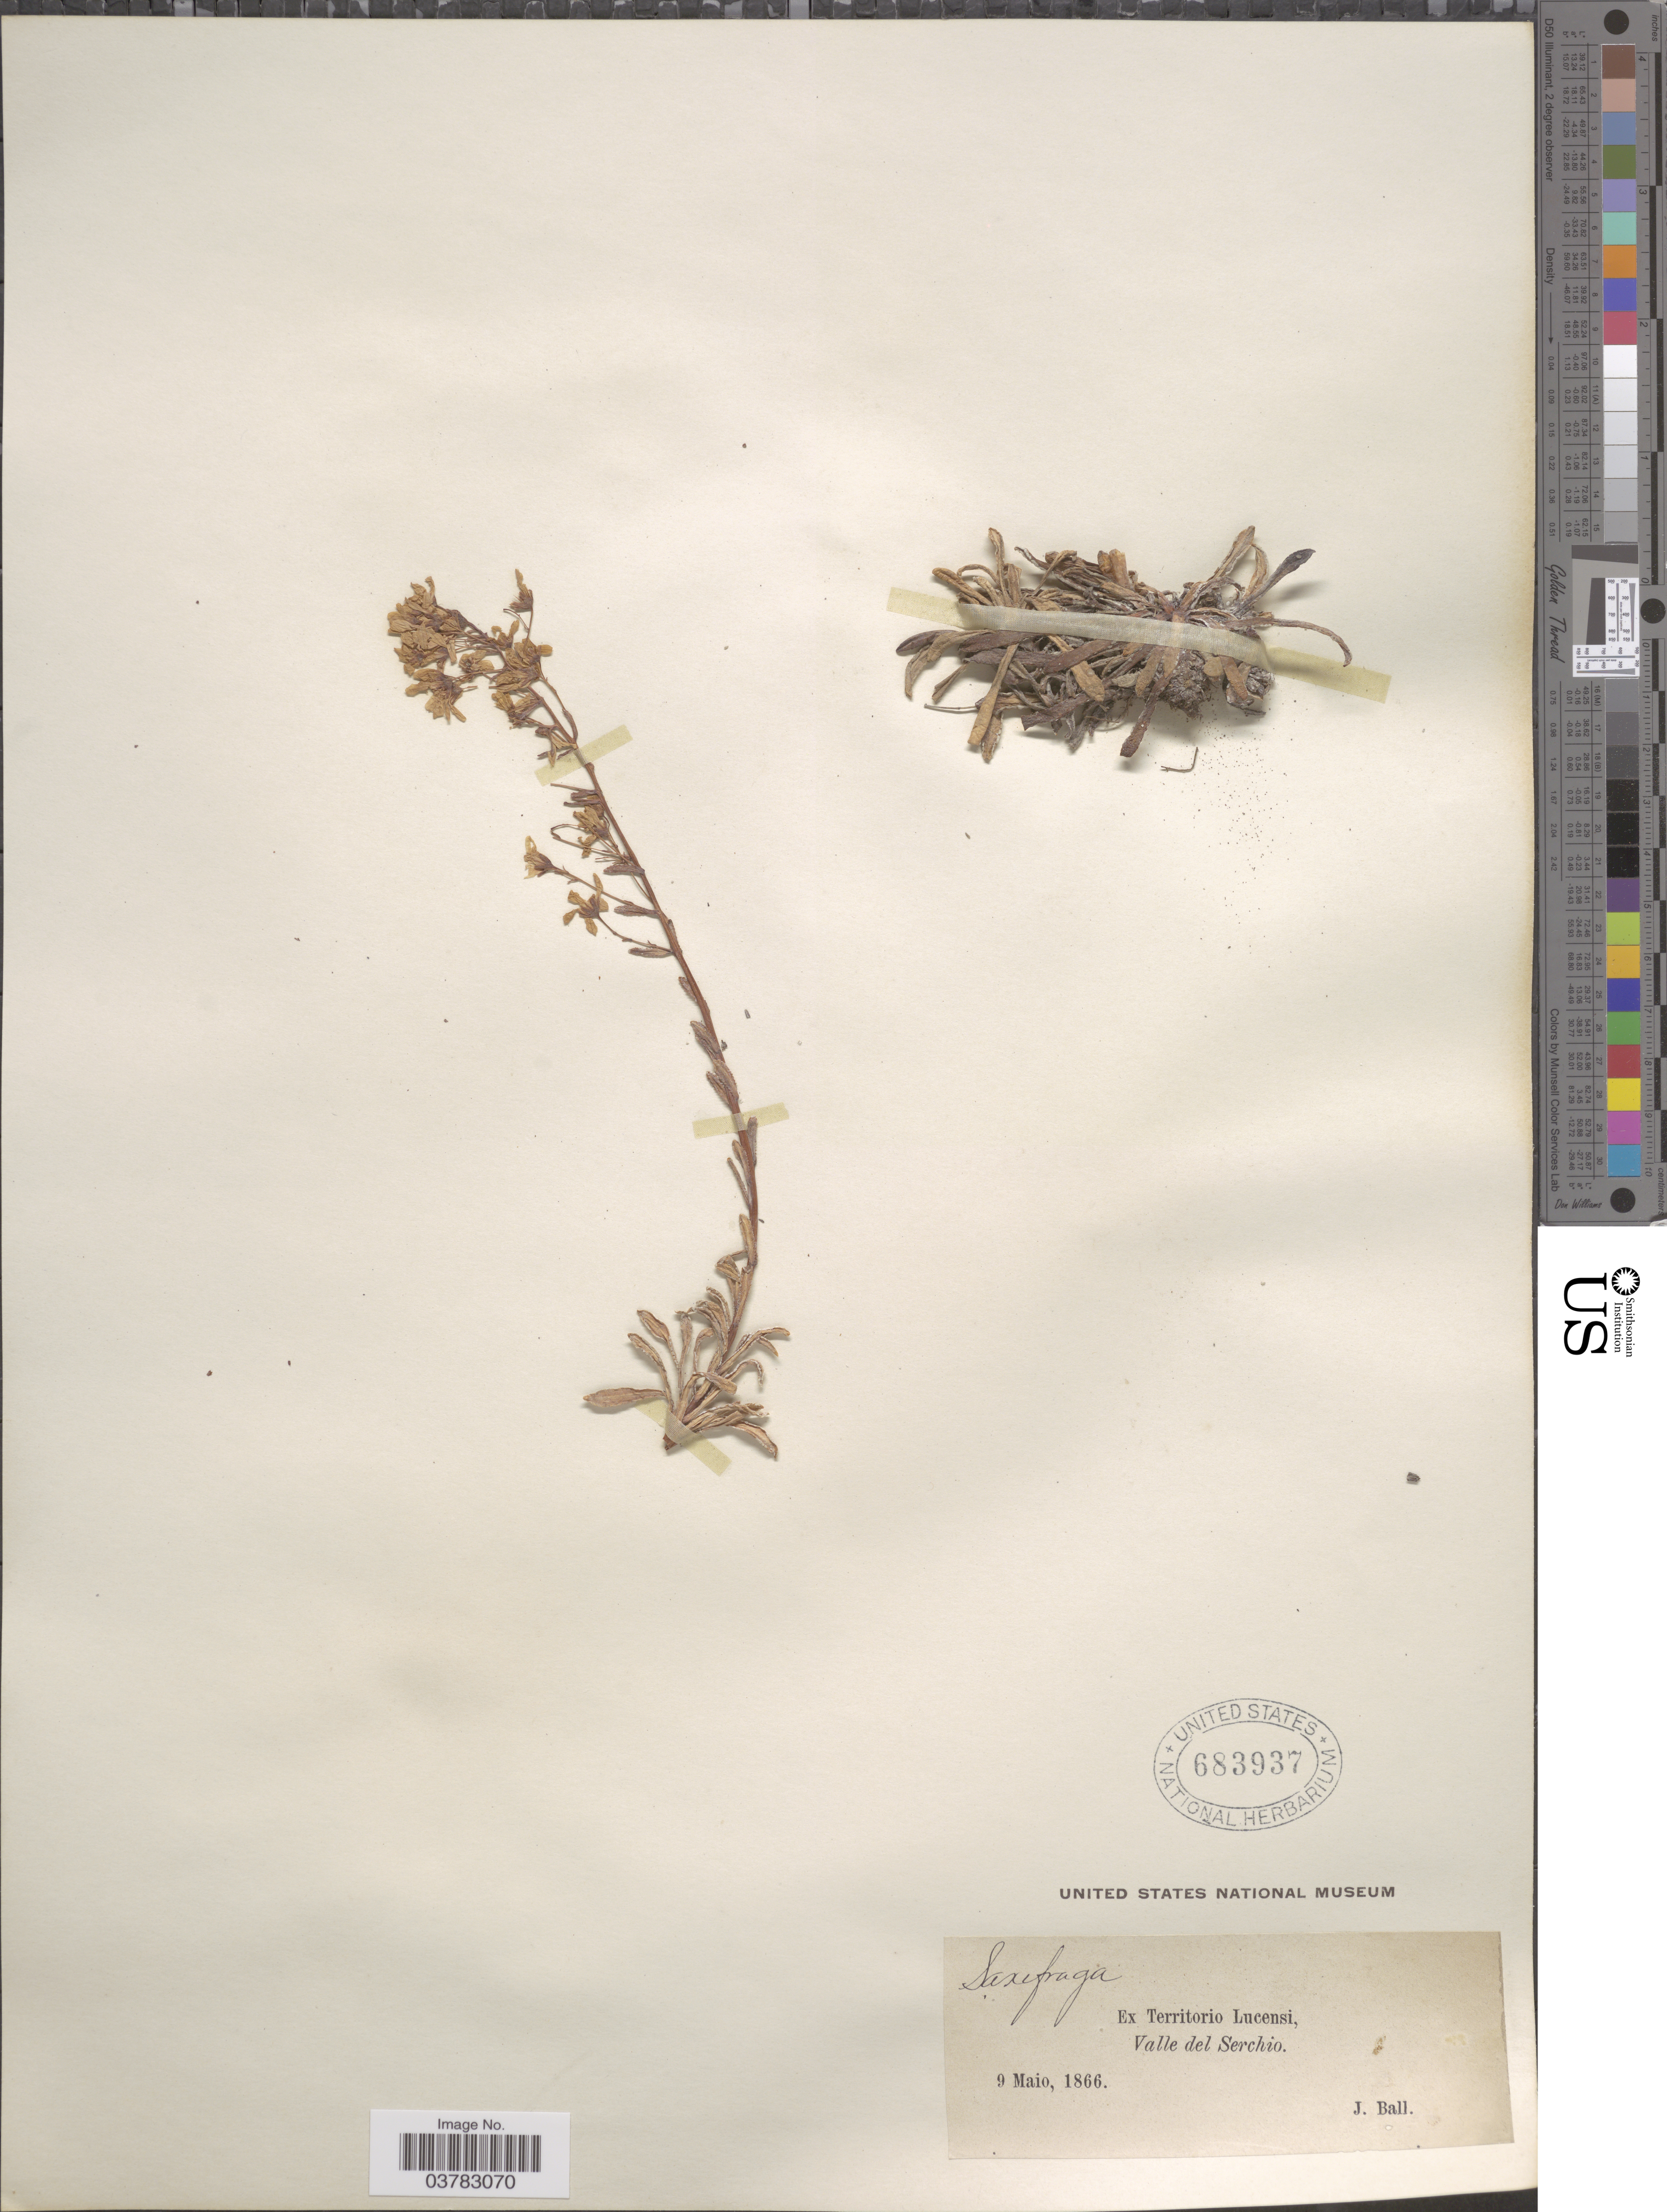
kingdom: Plantae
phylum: Tracheophyta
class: Magnoliopsida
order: Saxifragales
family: Saxifragaceae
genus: Saxifraga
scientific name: Saxifraga sp.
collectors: J. Ball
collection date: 1866-05-09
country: Italy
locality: Ex Territorio Lucensi, Valle del Serchio.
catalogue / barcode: US 683937